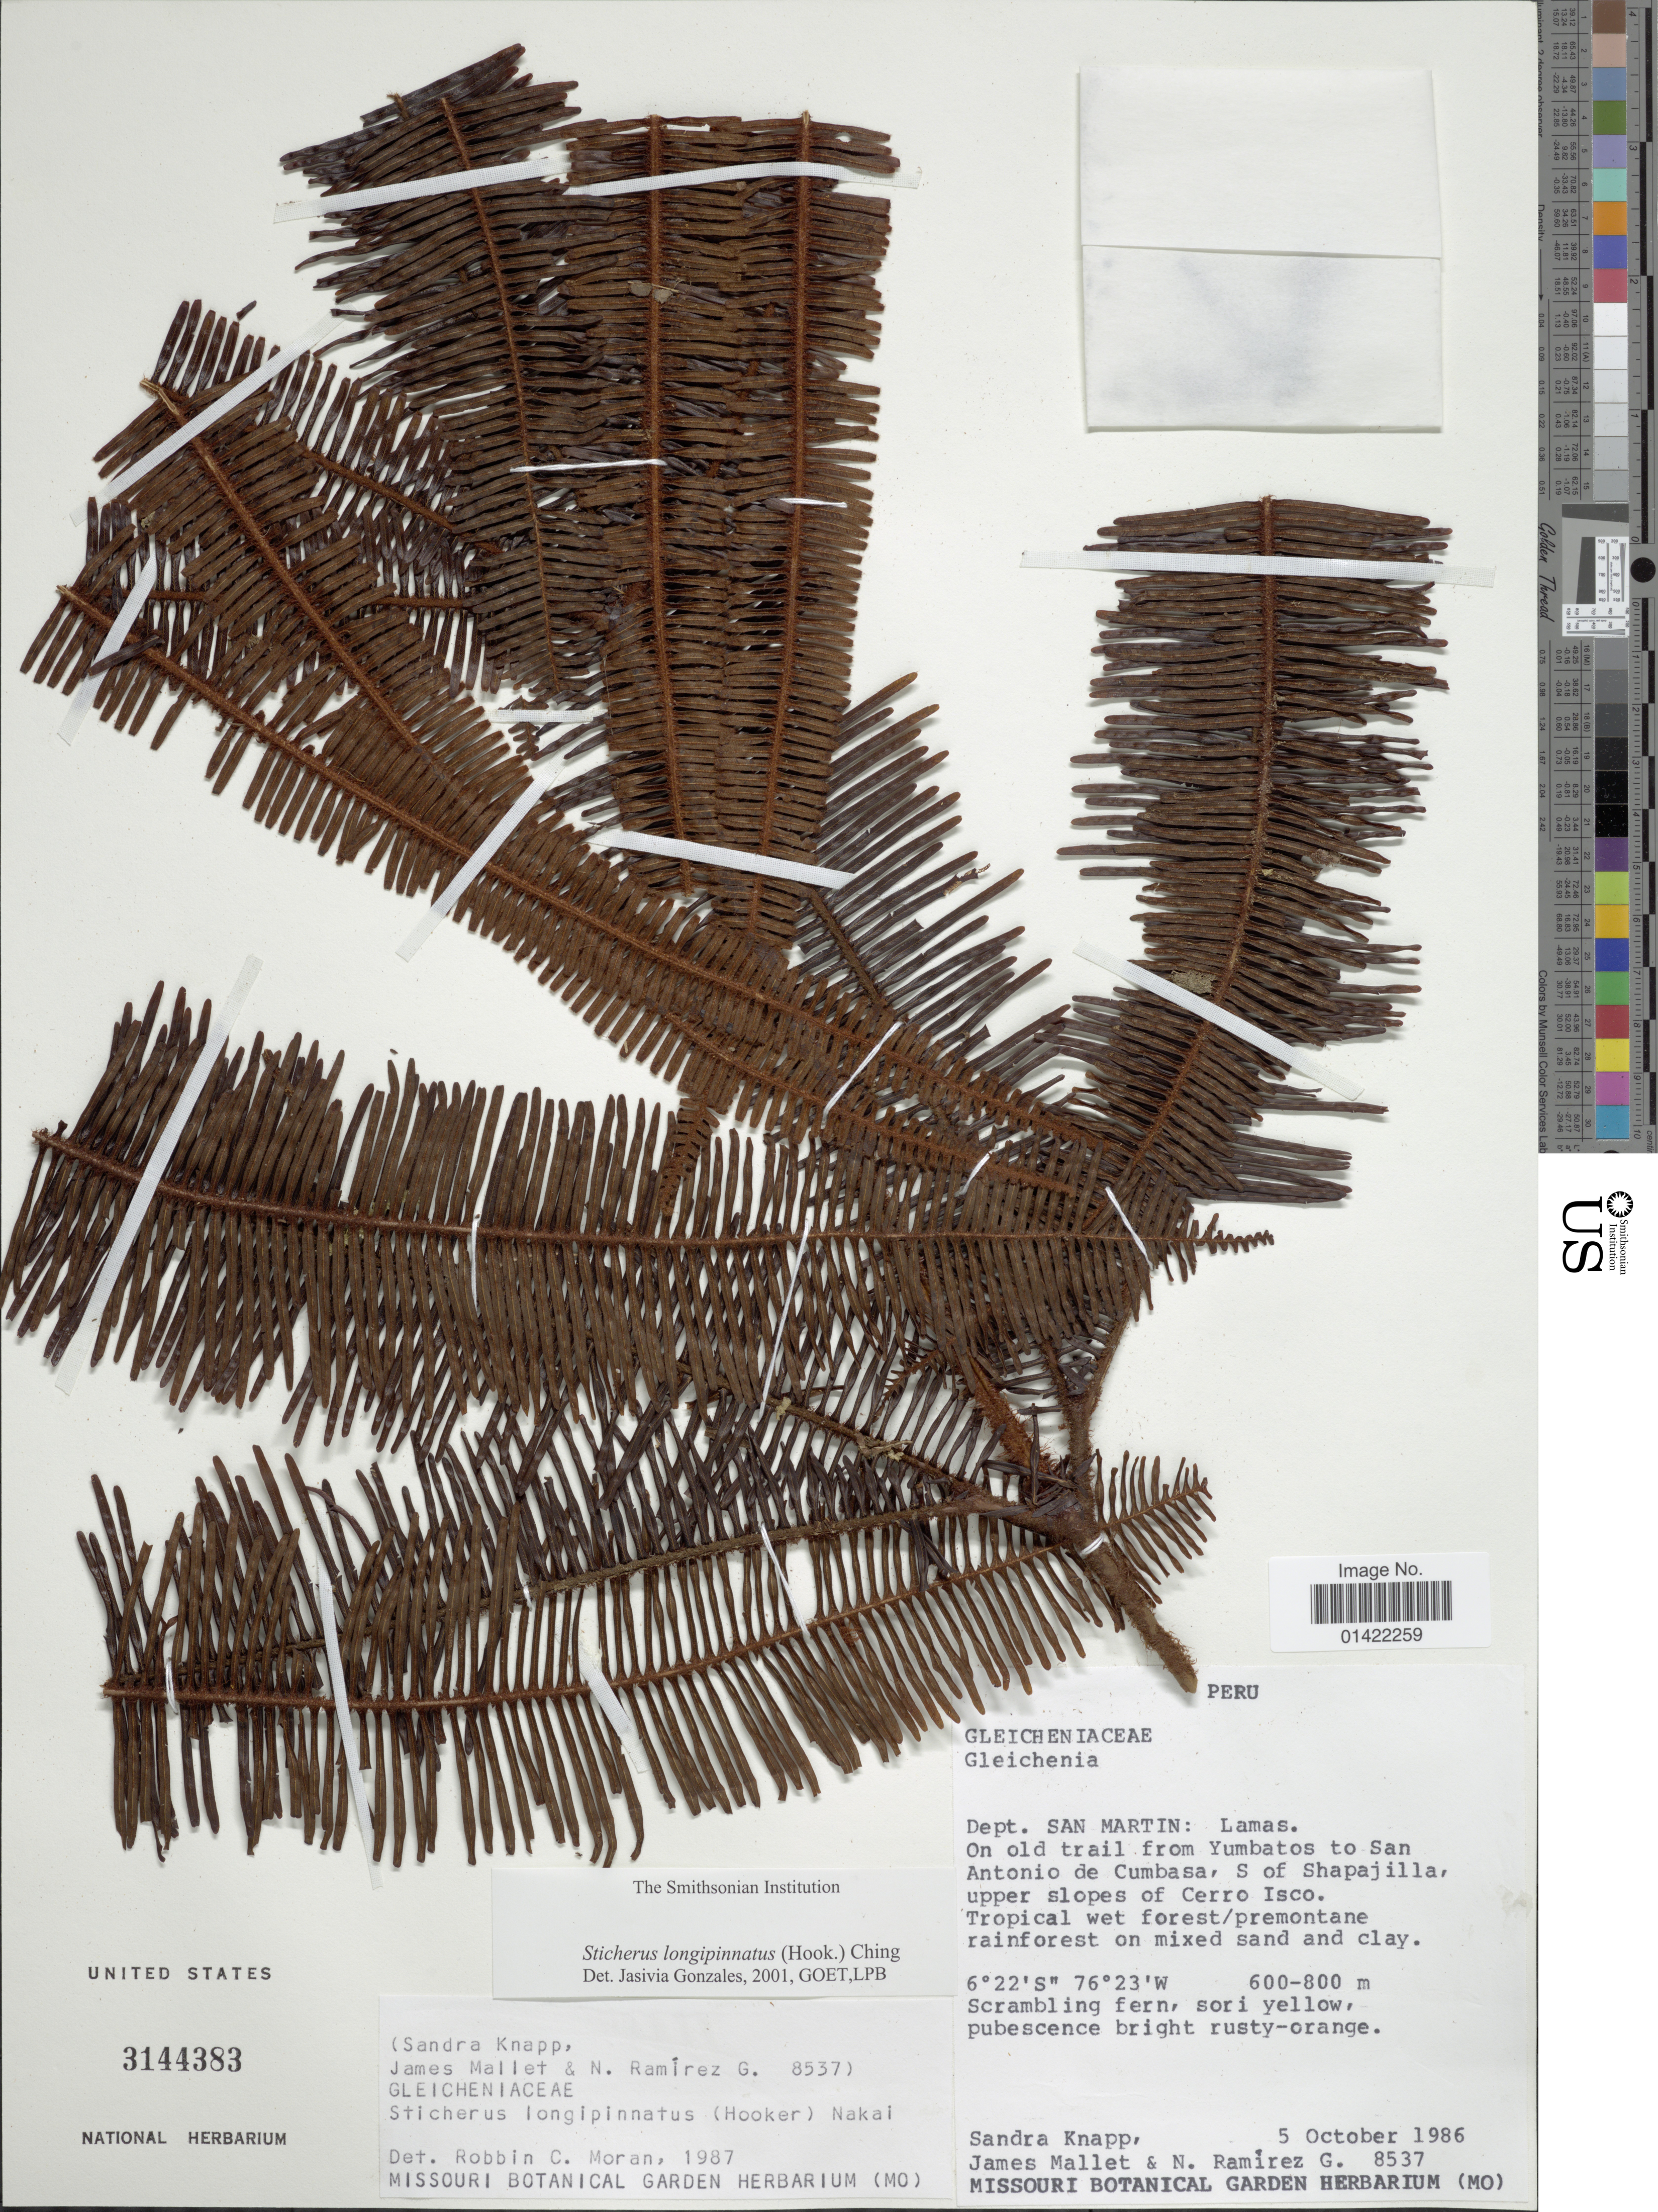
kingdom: Plantae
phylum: Tracheophyta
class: Polypodiopsida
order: Gleicheniales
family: Gleicheniaceae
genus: Sticherus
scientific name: Sticherus longipinnatus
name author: (Hook.) Ching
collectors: S. Knapp, J. Mallet & N. Ramirez G.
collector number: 8537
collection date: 1986-10-05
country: Peru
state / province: San Martín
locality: Lamas, on old trail from Yumbatos to San Antonio de Cumbasa, S of Shapajilla, upper slopes of Cerro Isco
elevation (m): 600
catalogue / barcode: US 3144383